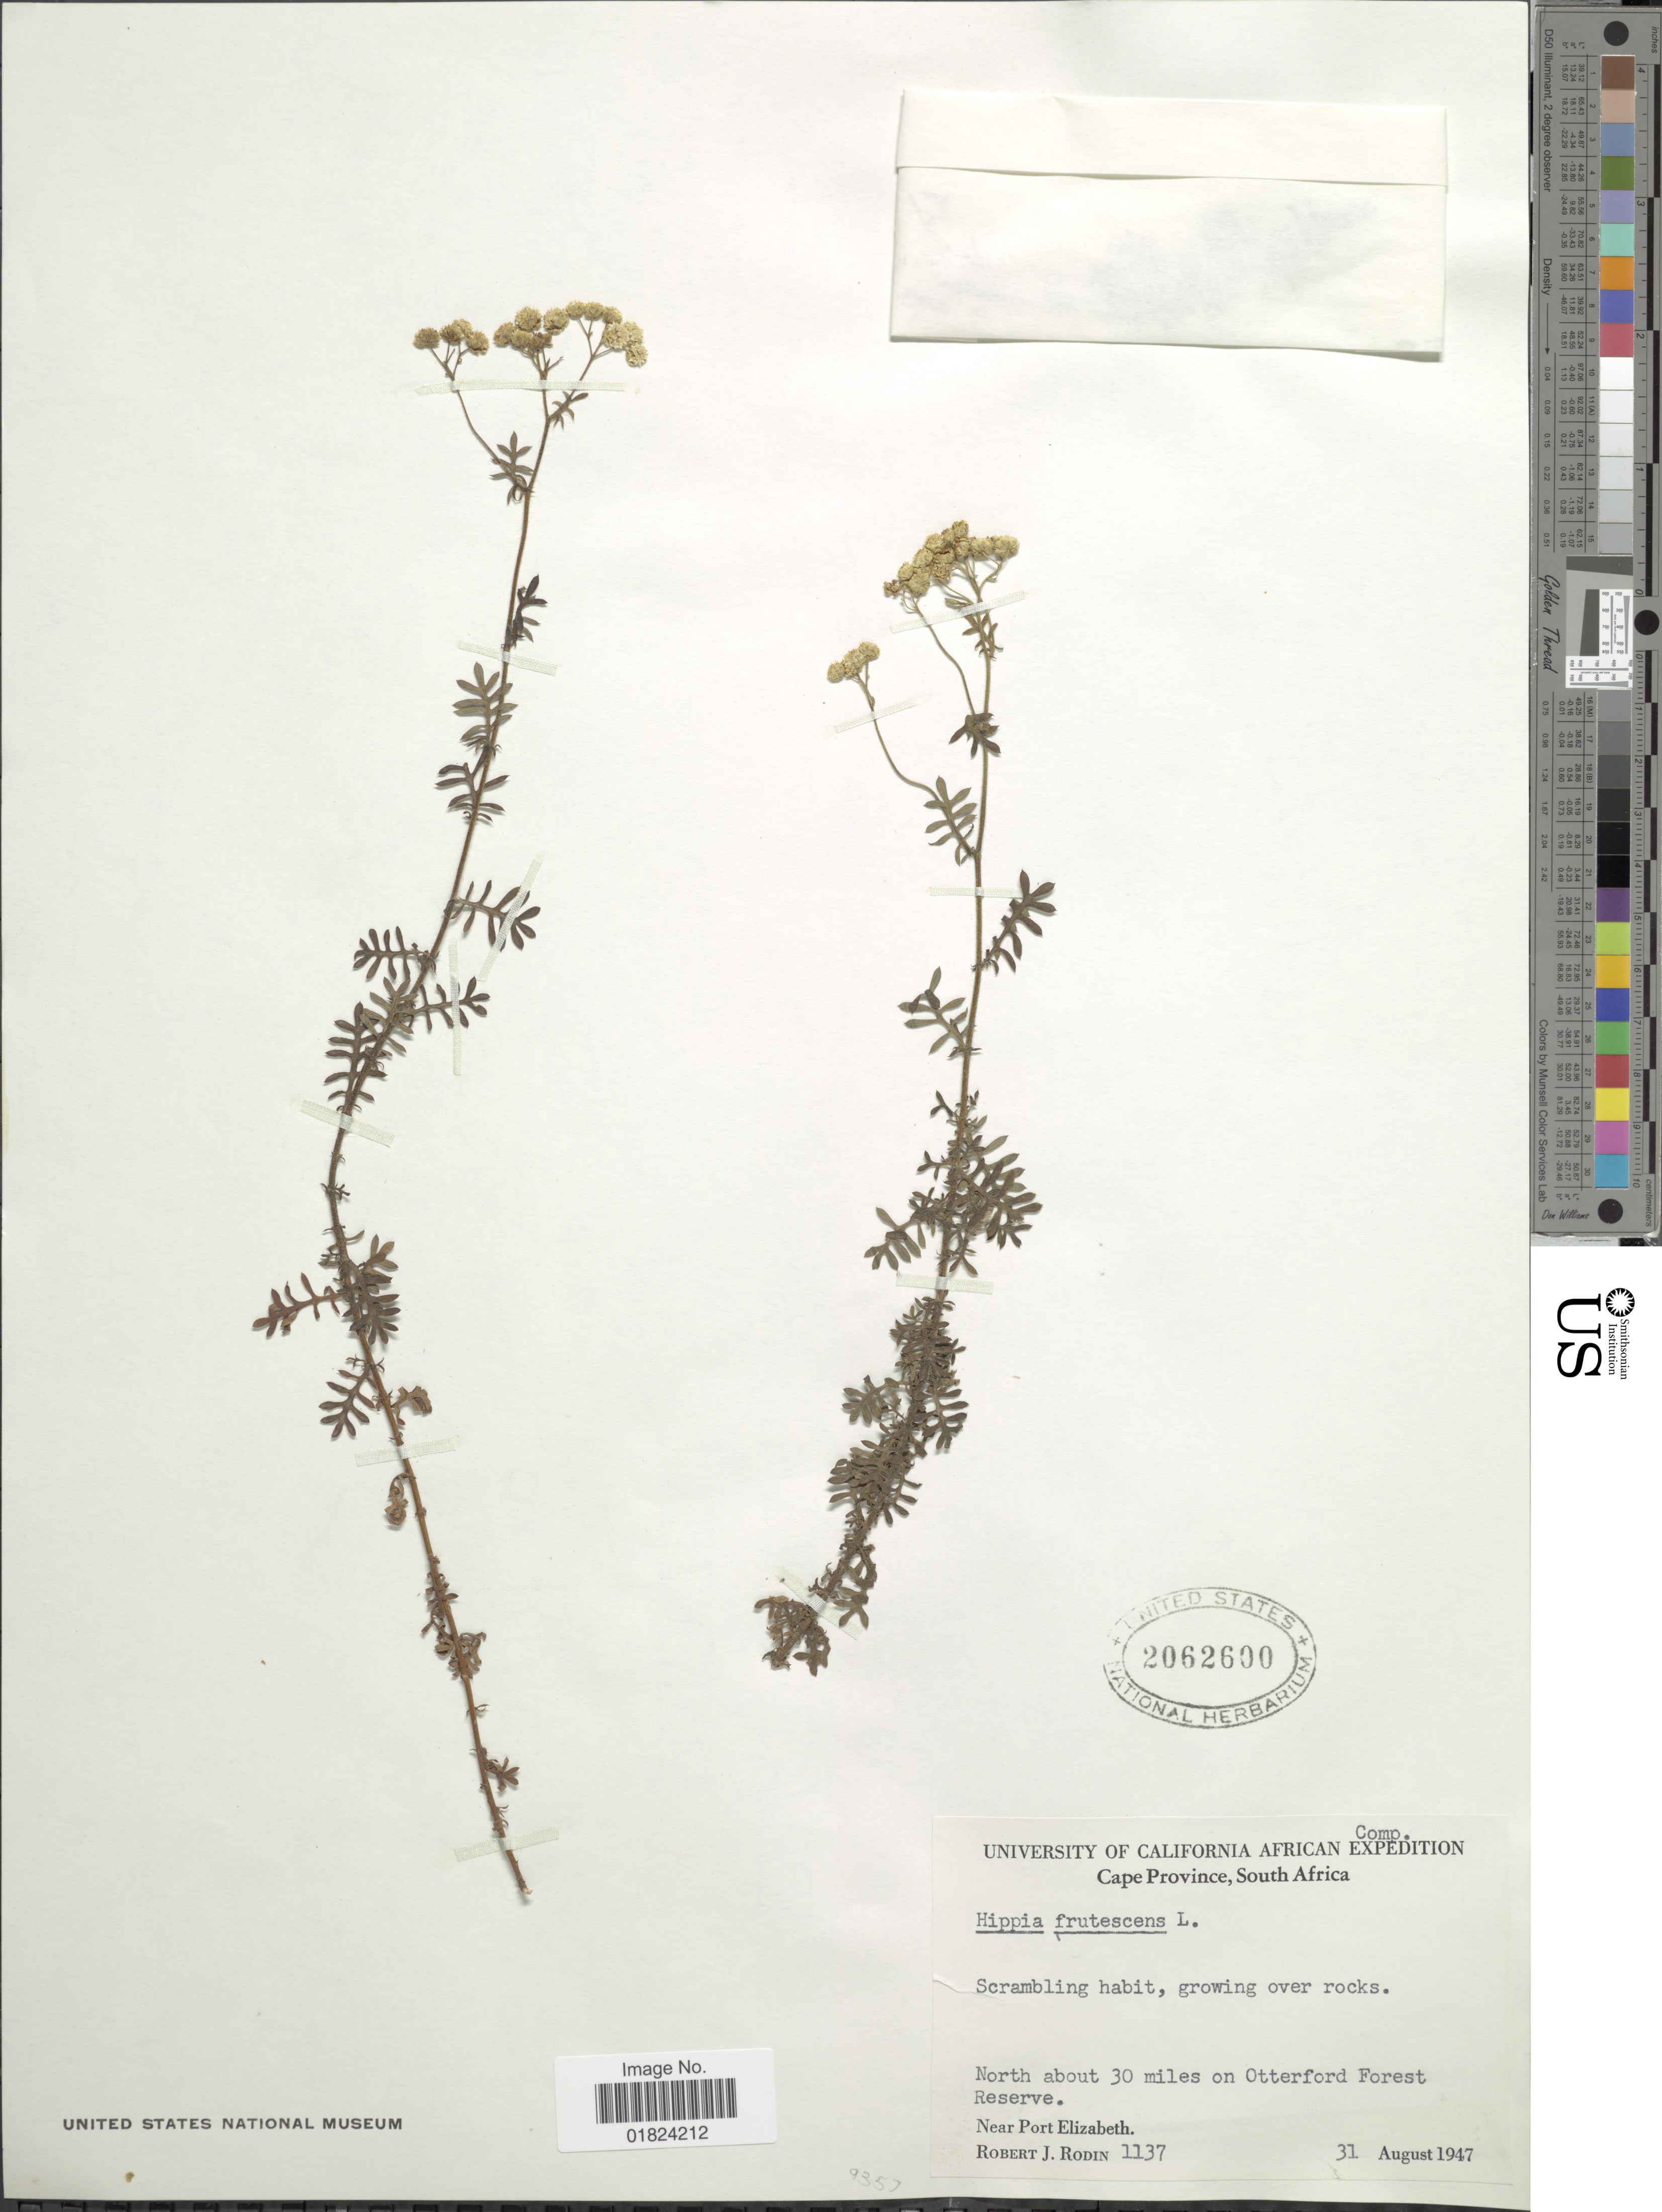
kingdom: Plantae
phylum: Tracheophyta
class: Magnoliopsida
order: Asterales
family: Asteraceae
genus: Hippia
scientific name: Hippia frutescens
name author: L.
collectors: R. J. Rodin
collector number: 1137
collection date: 1947-08-31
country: South Africa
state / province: Eastern Cape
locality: North about 30 miles on Otterford Forest Reserve, near Port Elizabeth.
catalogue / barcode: US 2062600